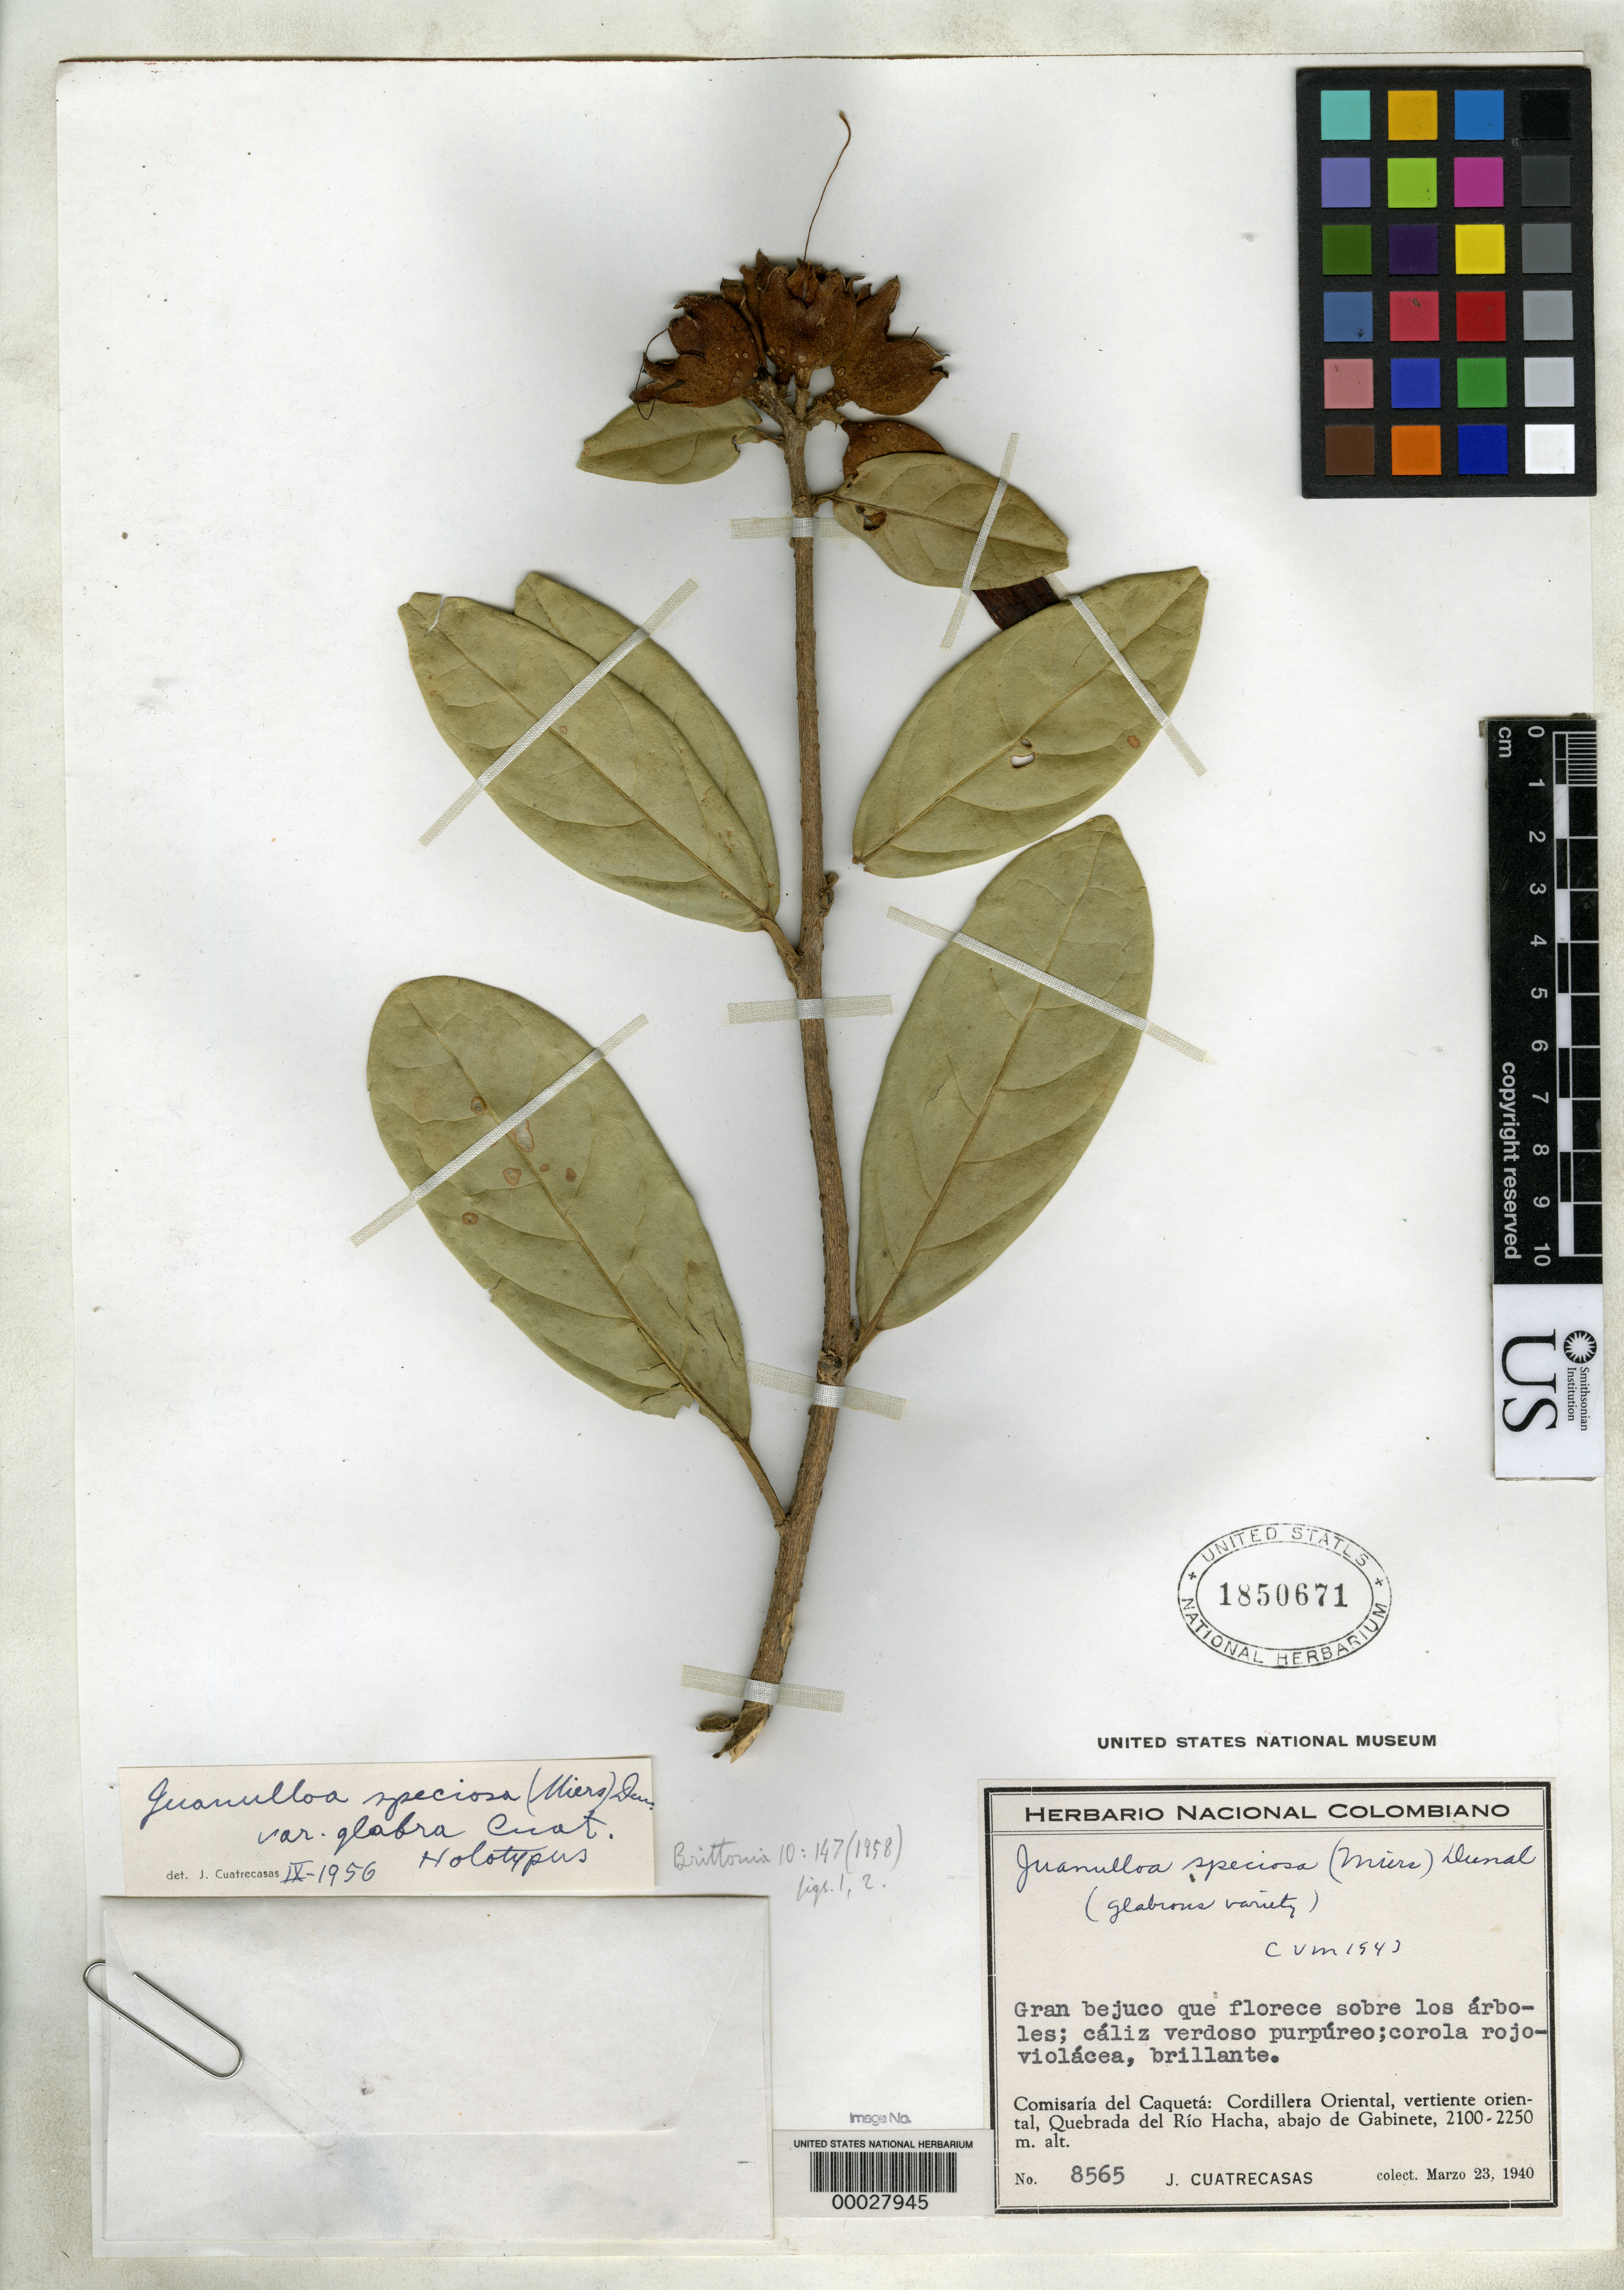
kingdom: Plantae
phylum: Tracheophyta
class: Magnoliopsida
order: Solanales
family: Solanaceae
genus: Juanulloa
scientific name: Juanulloa speciosa var. glabra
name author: Cuatrec.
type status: Holotype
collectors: J. Cuatrecasas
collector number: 8565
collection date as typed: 23 Mar 1940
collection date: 1940-03-23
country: Colombia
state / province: Caquetá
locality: Cordillera Oriental, beneath Gabinete.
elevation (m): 2100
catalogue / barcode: US 1850671